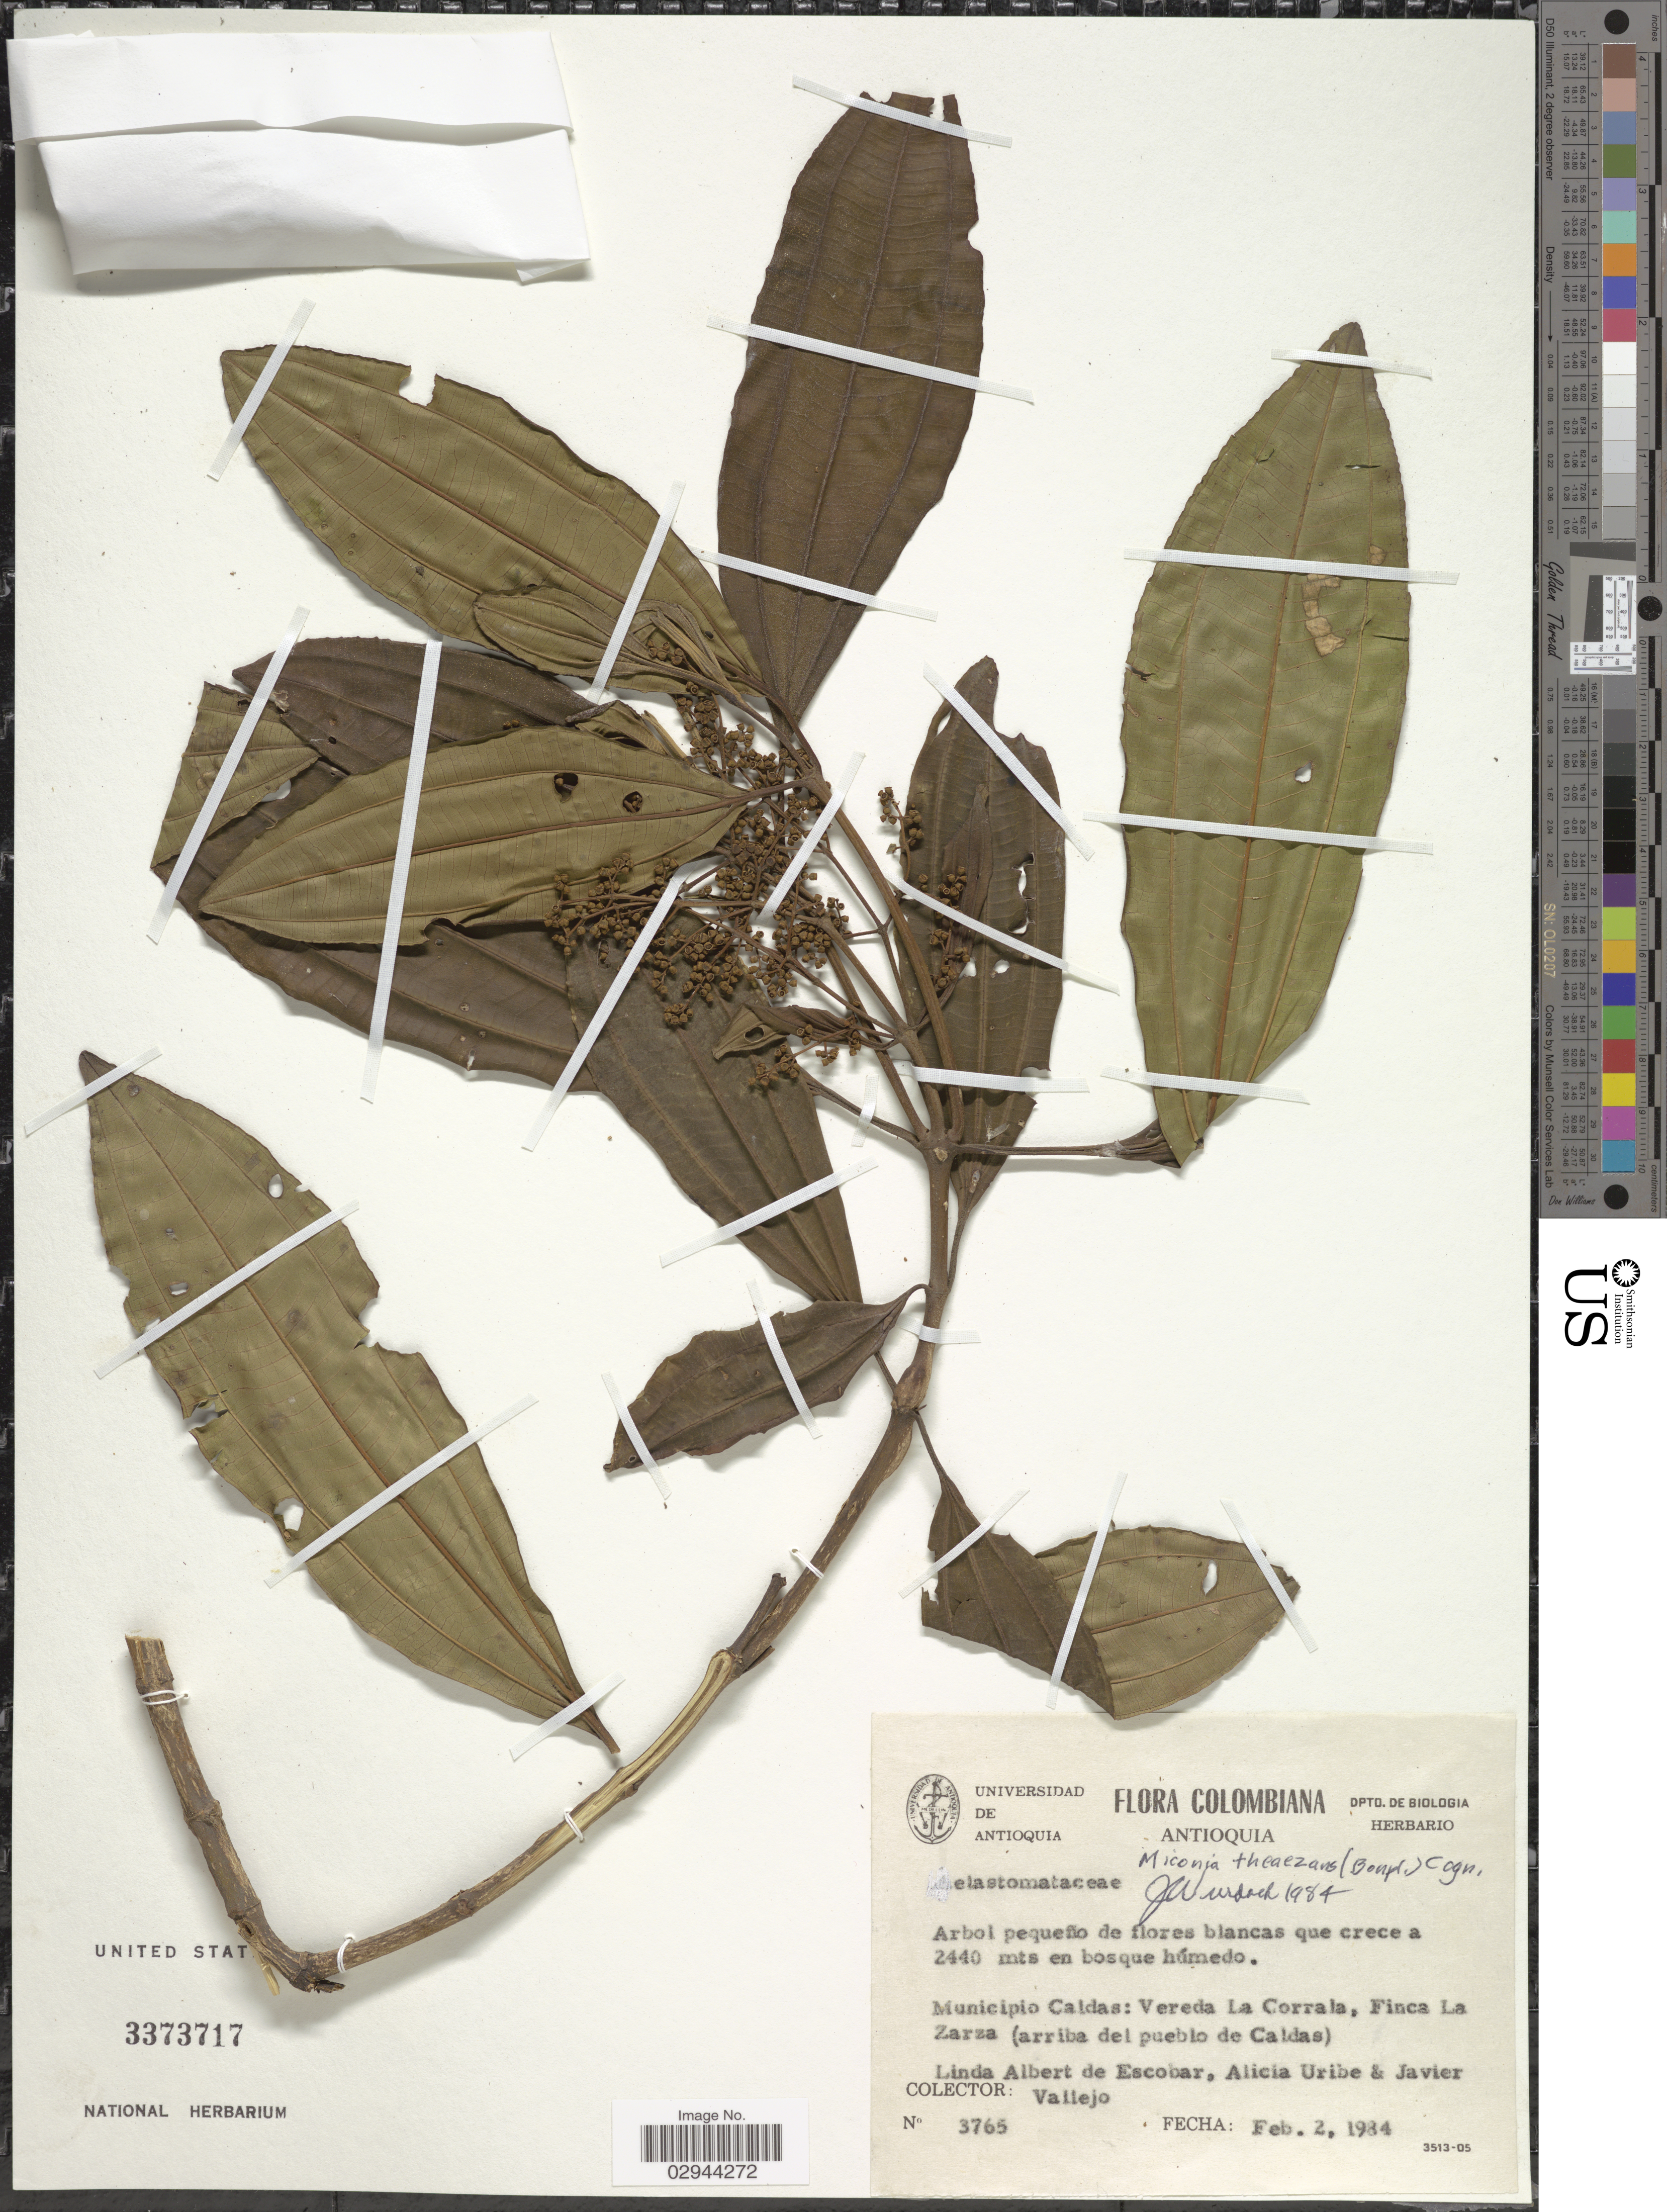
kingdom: Plantae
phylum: Tracheophyta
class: Magnoliopsida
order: Myrtales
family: Melastomataceae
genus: Miconia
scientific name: Miconia theizans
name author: (Bonpl.) Cogn.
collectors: L. K. de Escobar, A. Uribe & J. Vallejo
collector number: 3765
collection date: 1984-02-02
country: Colombia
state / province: Caldas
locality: Municipio Caldas, Vereda La Corrala, Finca La Zarza (arriba del pueblo de Caldas).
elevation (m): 2440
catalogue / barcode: US 3373717